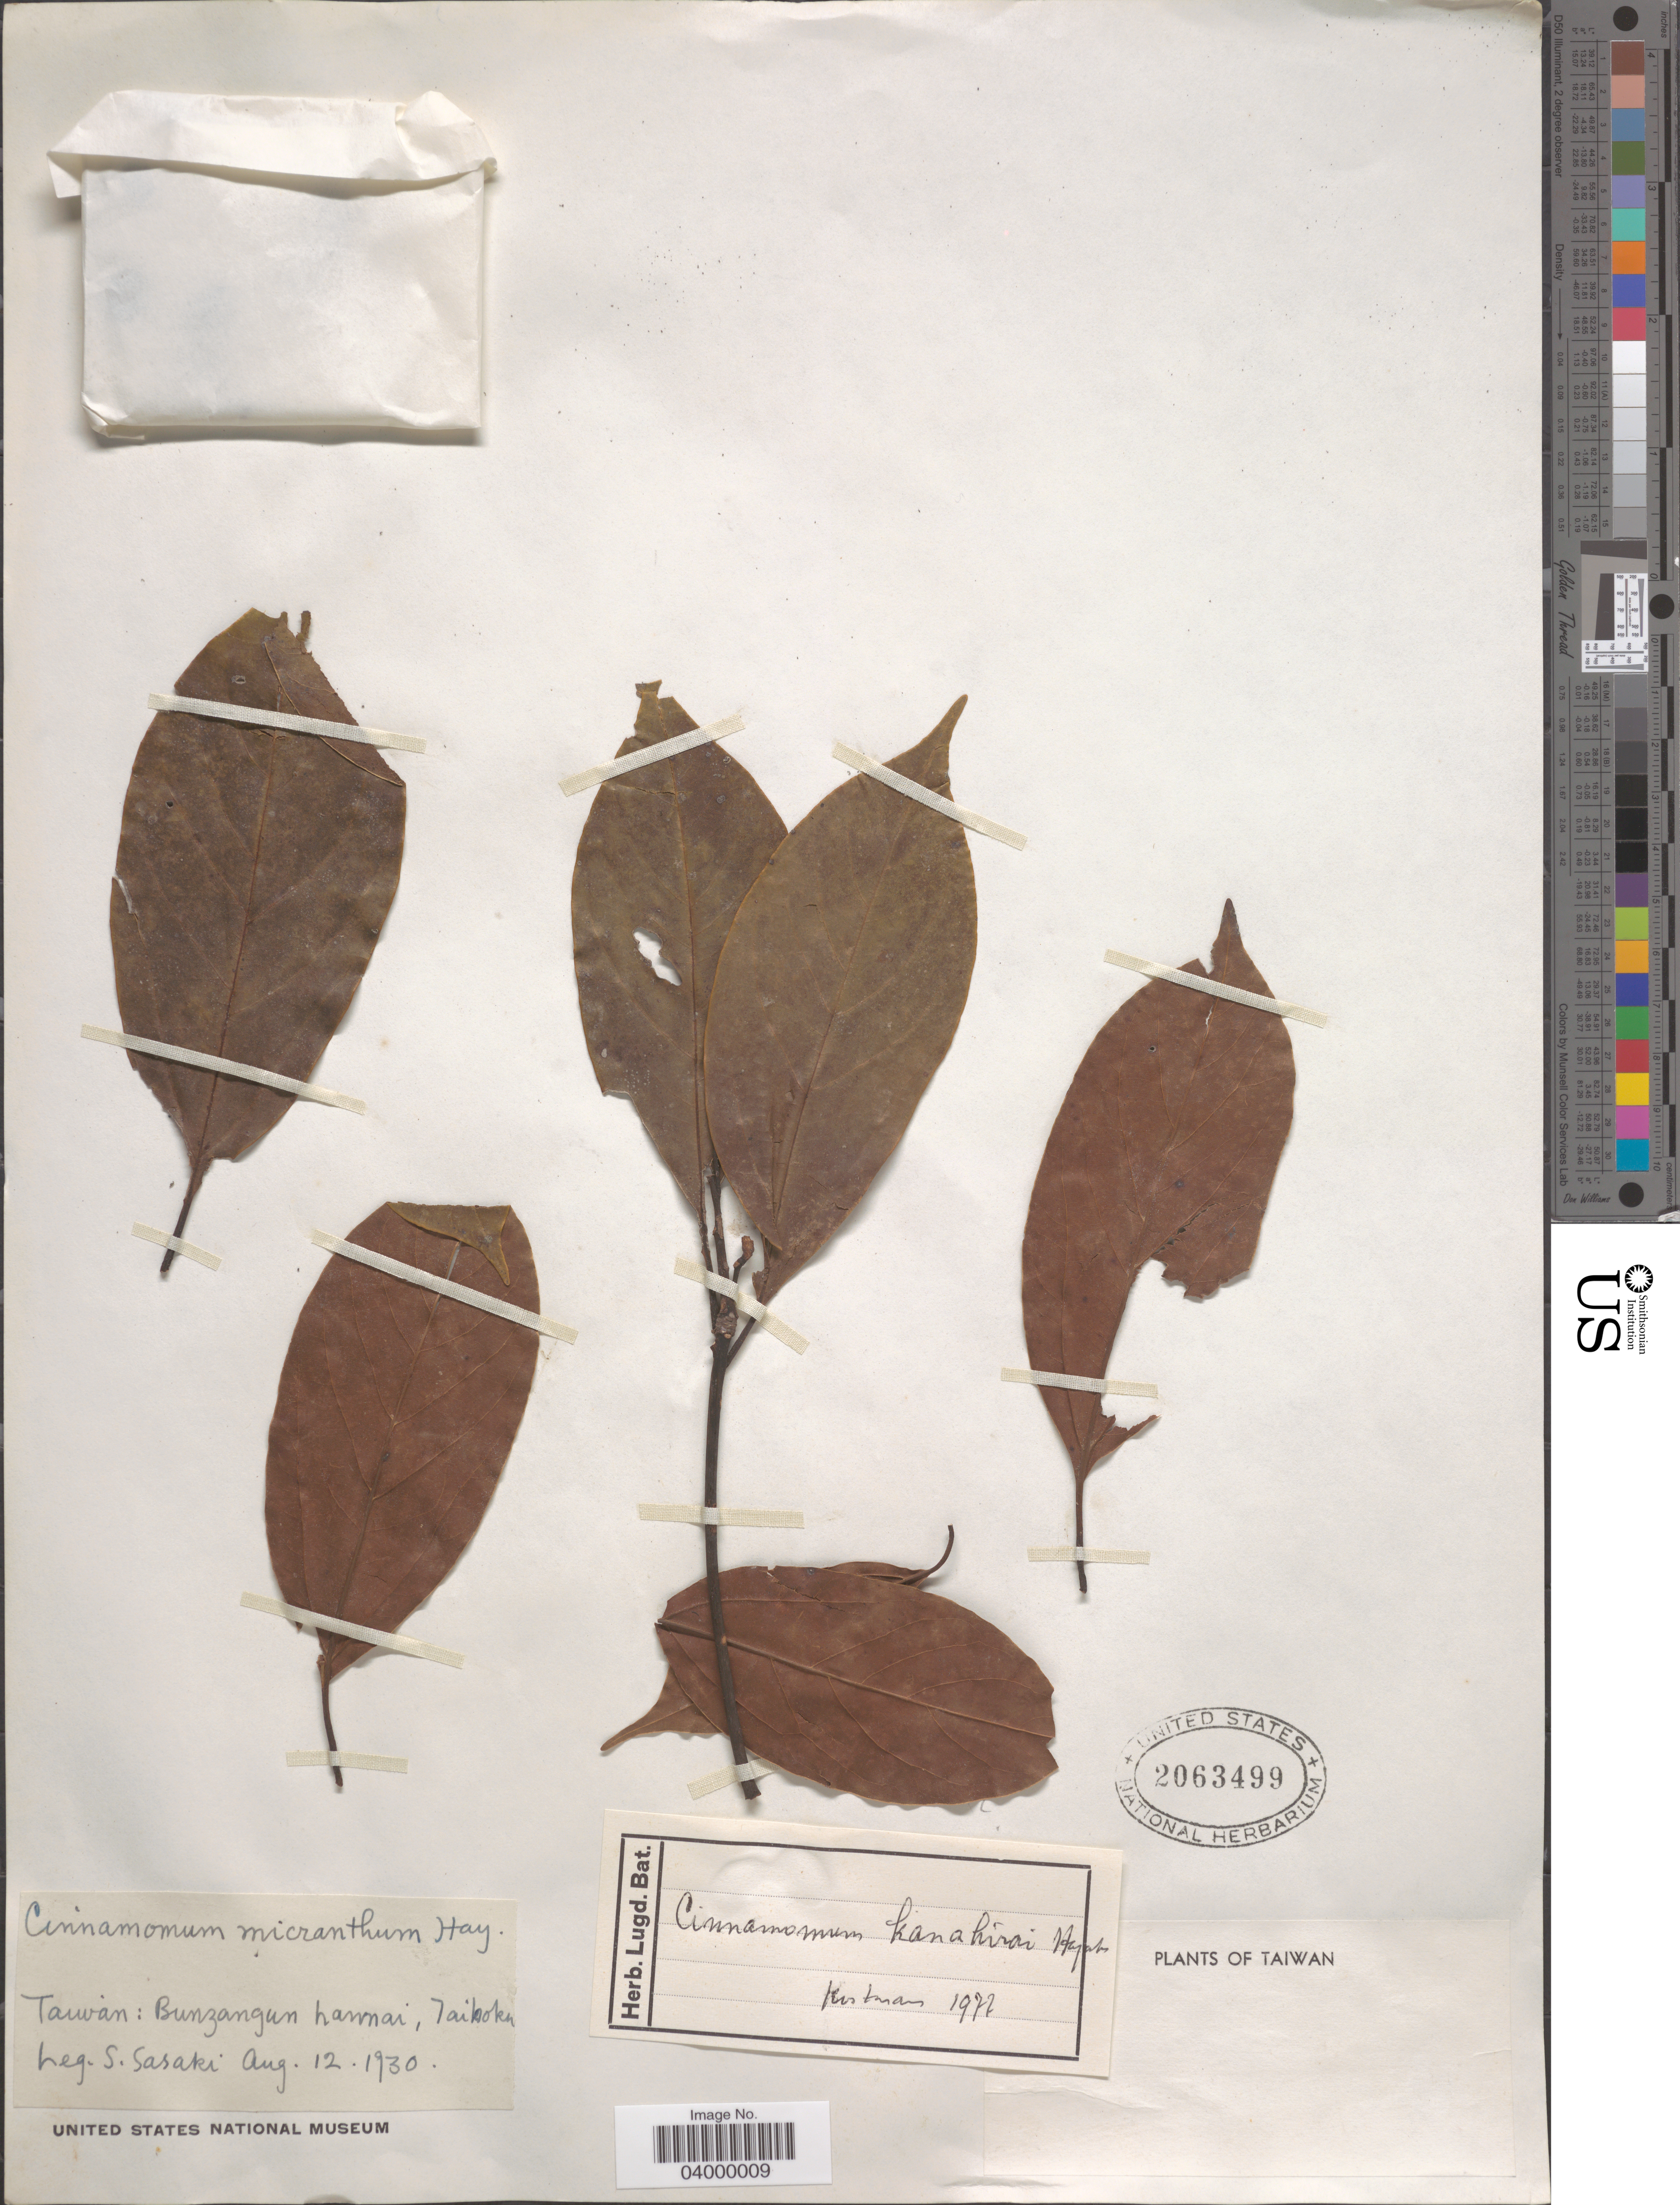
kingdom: Plantae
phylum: Tracheophyta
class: Magnoliopsida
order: Laurales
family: Lauraceae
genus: Cinnamomum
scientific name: Cinnamomum sp.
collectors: S. Sasaki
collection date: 1930-08-12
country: Taiwan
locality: Bunzangun hawnai [interpreted], Taihoku.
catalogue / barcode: US 2063499